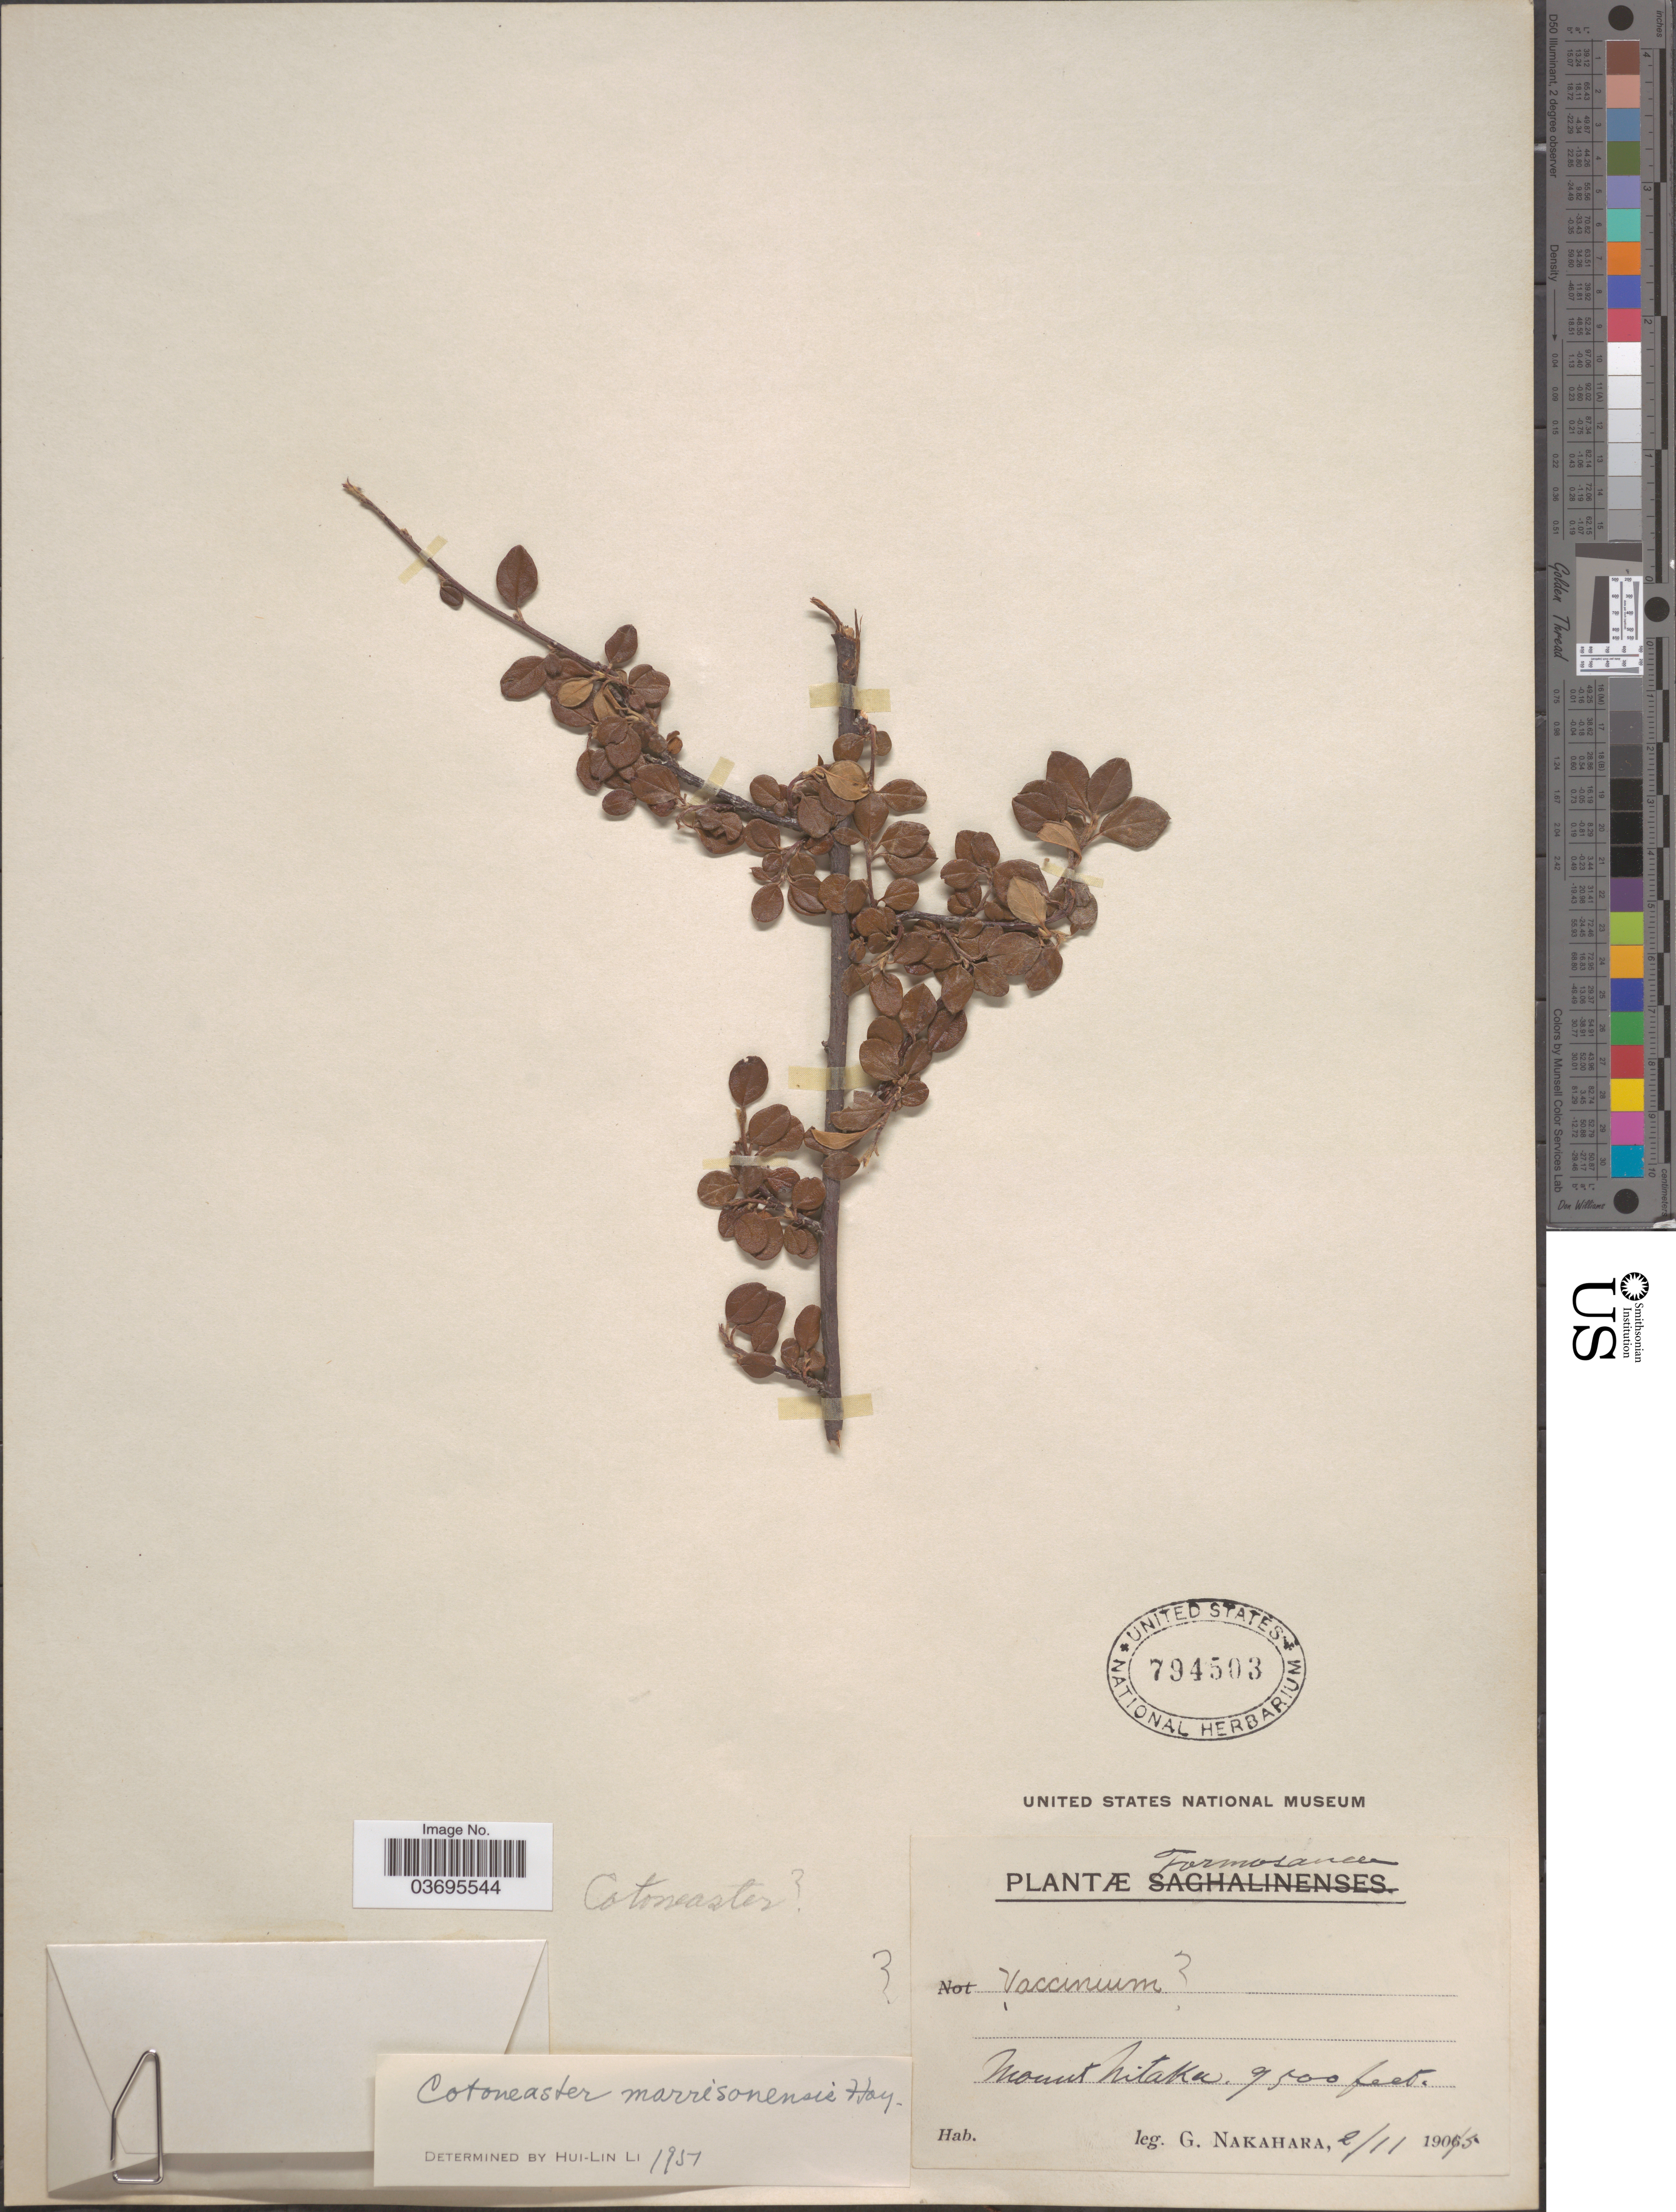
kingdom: Plantae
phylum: Tracheophyta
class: Magnoliopsida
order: Rosales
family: Rosaceae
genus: Cotoneaster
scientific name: Cotoneaster morrisonensis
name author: Hayata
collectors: G. Nakahara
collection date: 1905-11-02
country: Taiwan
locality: Formosances. Mount Nitaka.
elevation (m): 2896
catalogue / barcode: US 794503